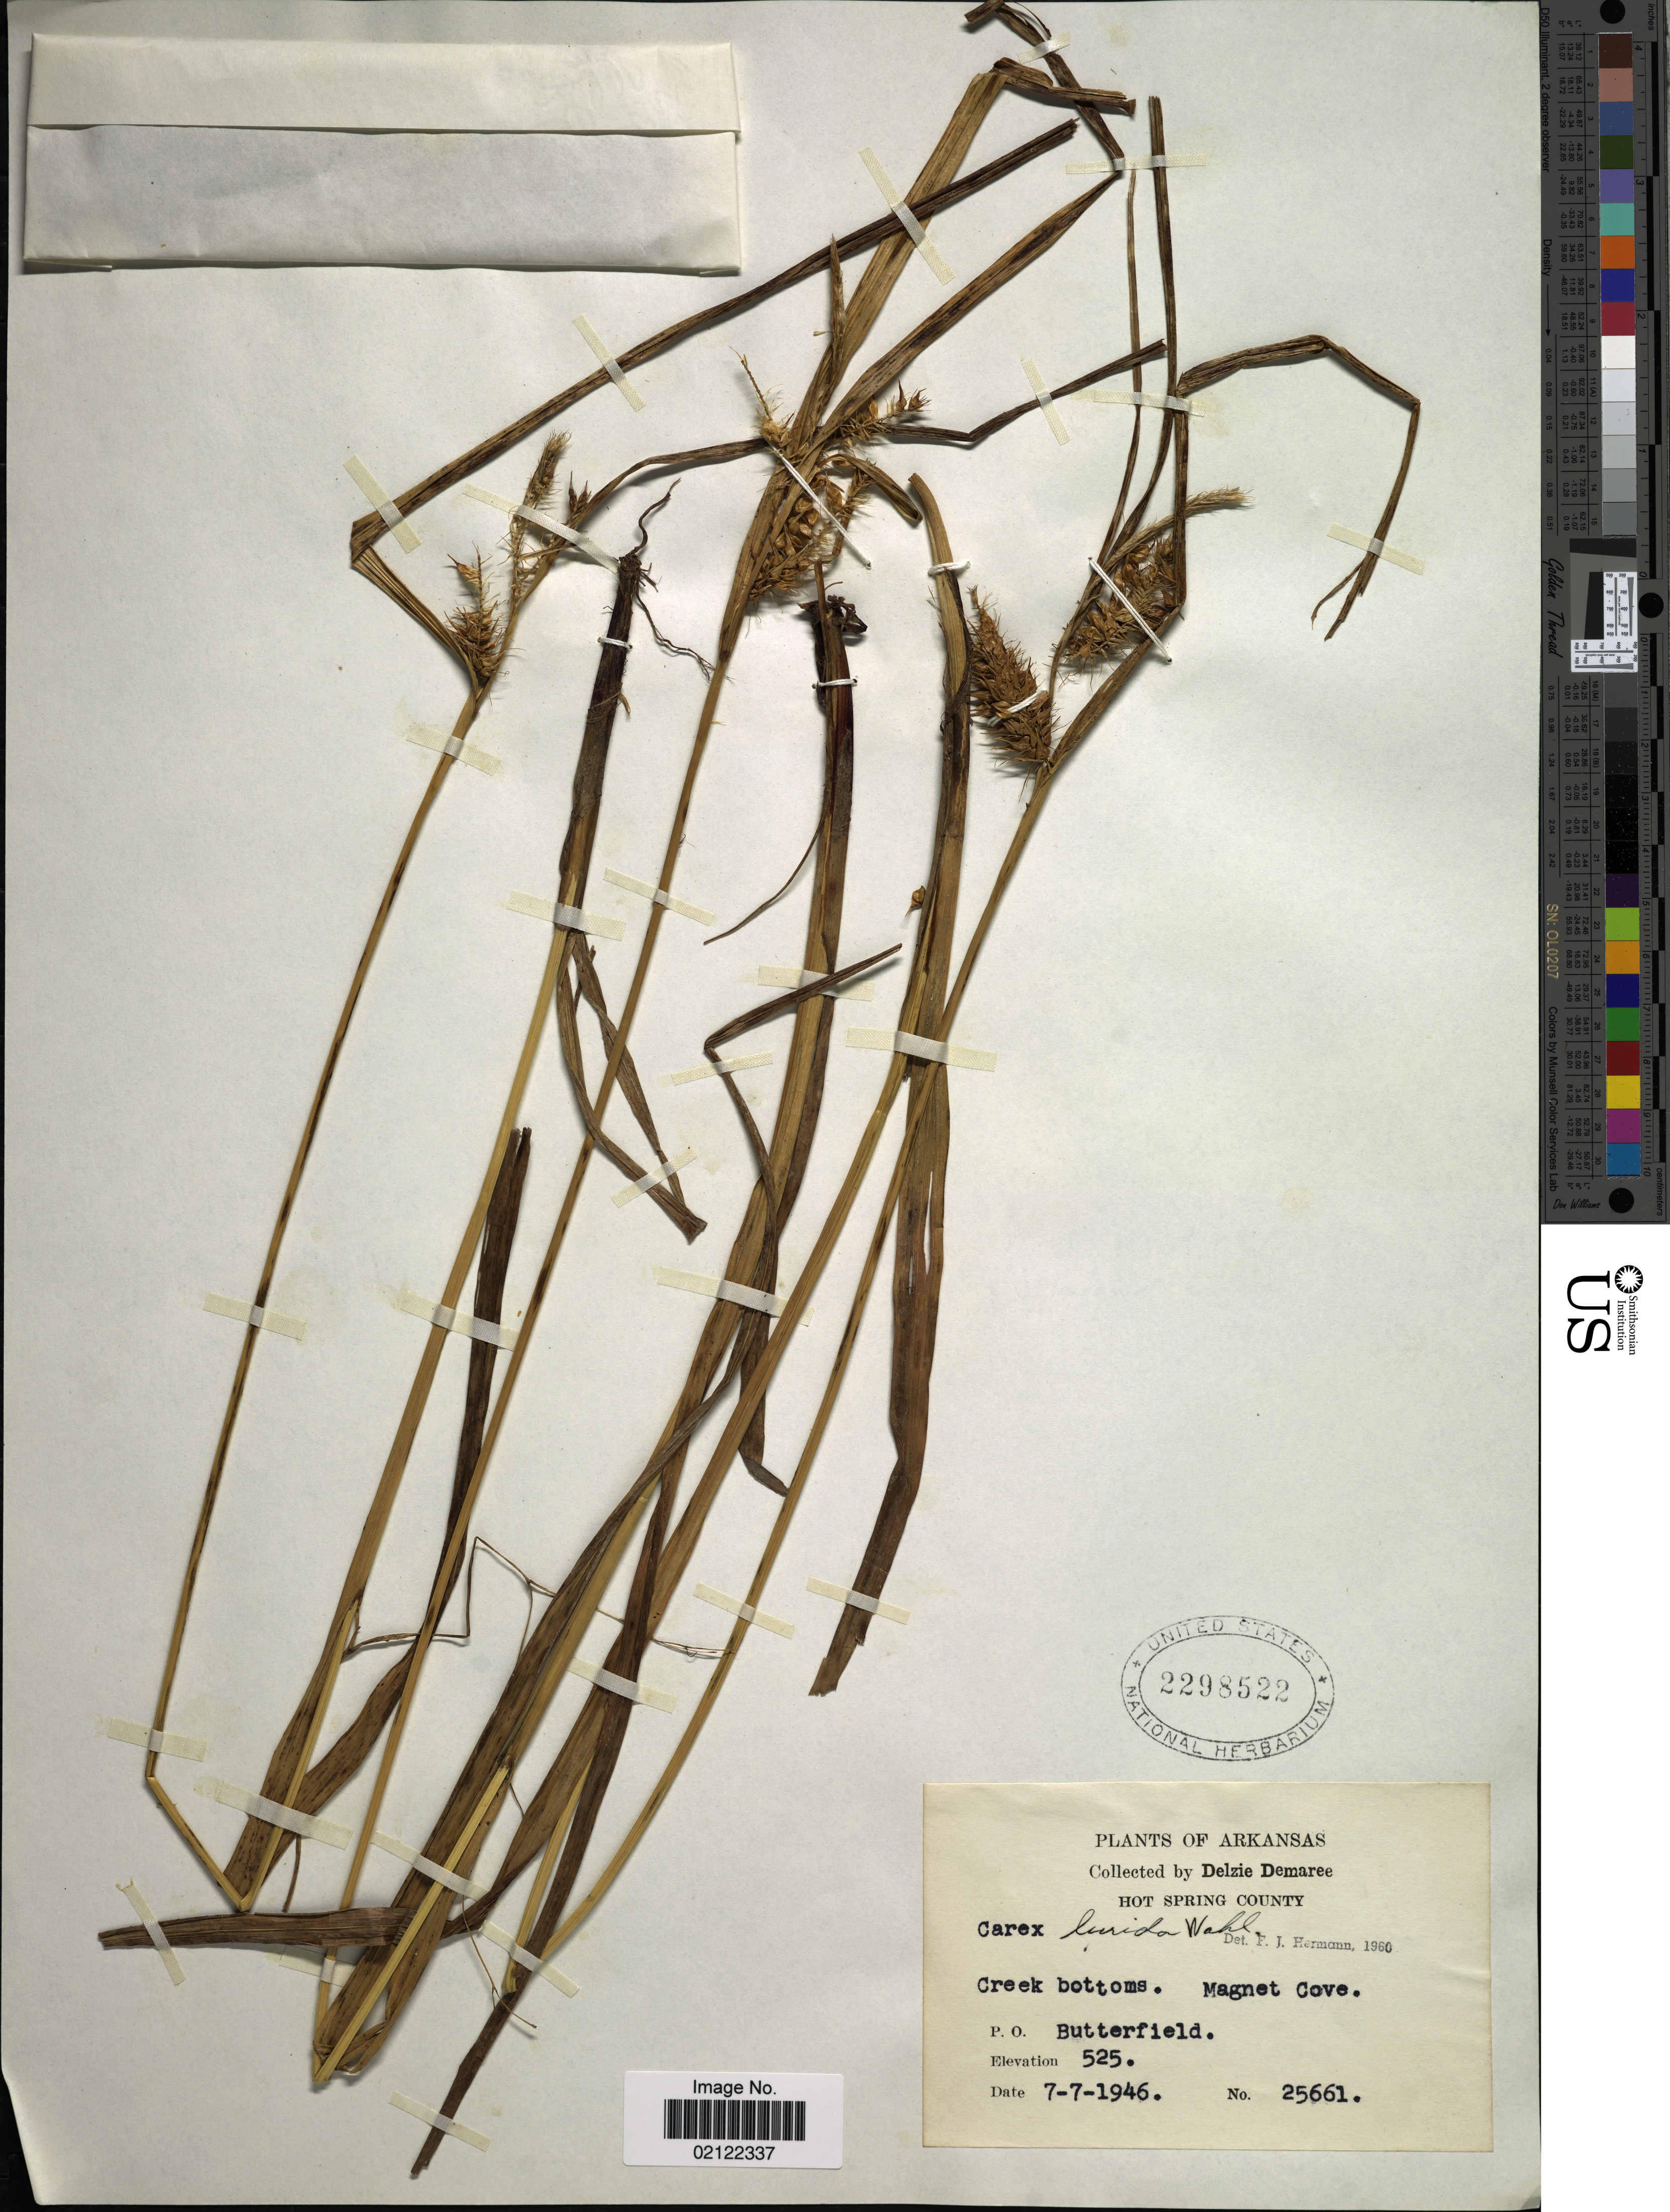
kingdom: Plantae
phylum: Tracheophyta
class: Liliopsida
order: Poales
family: Cyperaceae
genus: Carex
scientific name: Carex lurida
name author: Wahlenb.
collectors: D. Demaree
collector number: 25661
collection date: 1946-07-07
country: United States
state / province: Arkansas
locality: Hot Spring County. Creek bottoms. Magnet Cove. P.O. Butterfield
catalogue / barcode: US 2298522